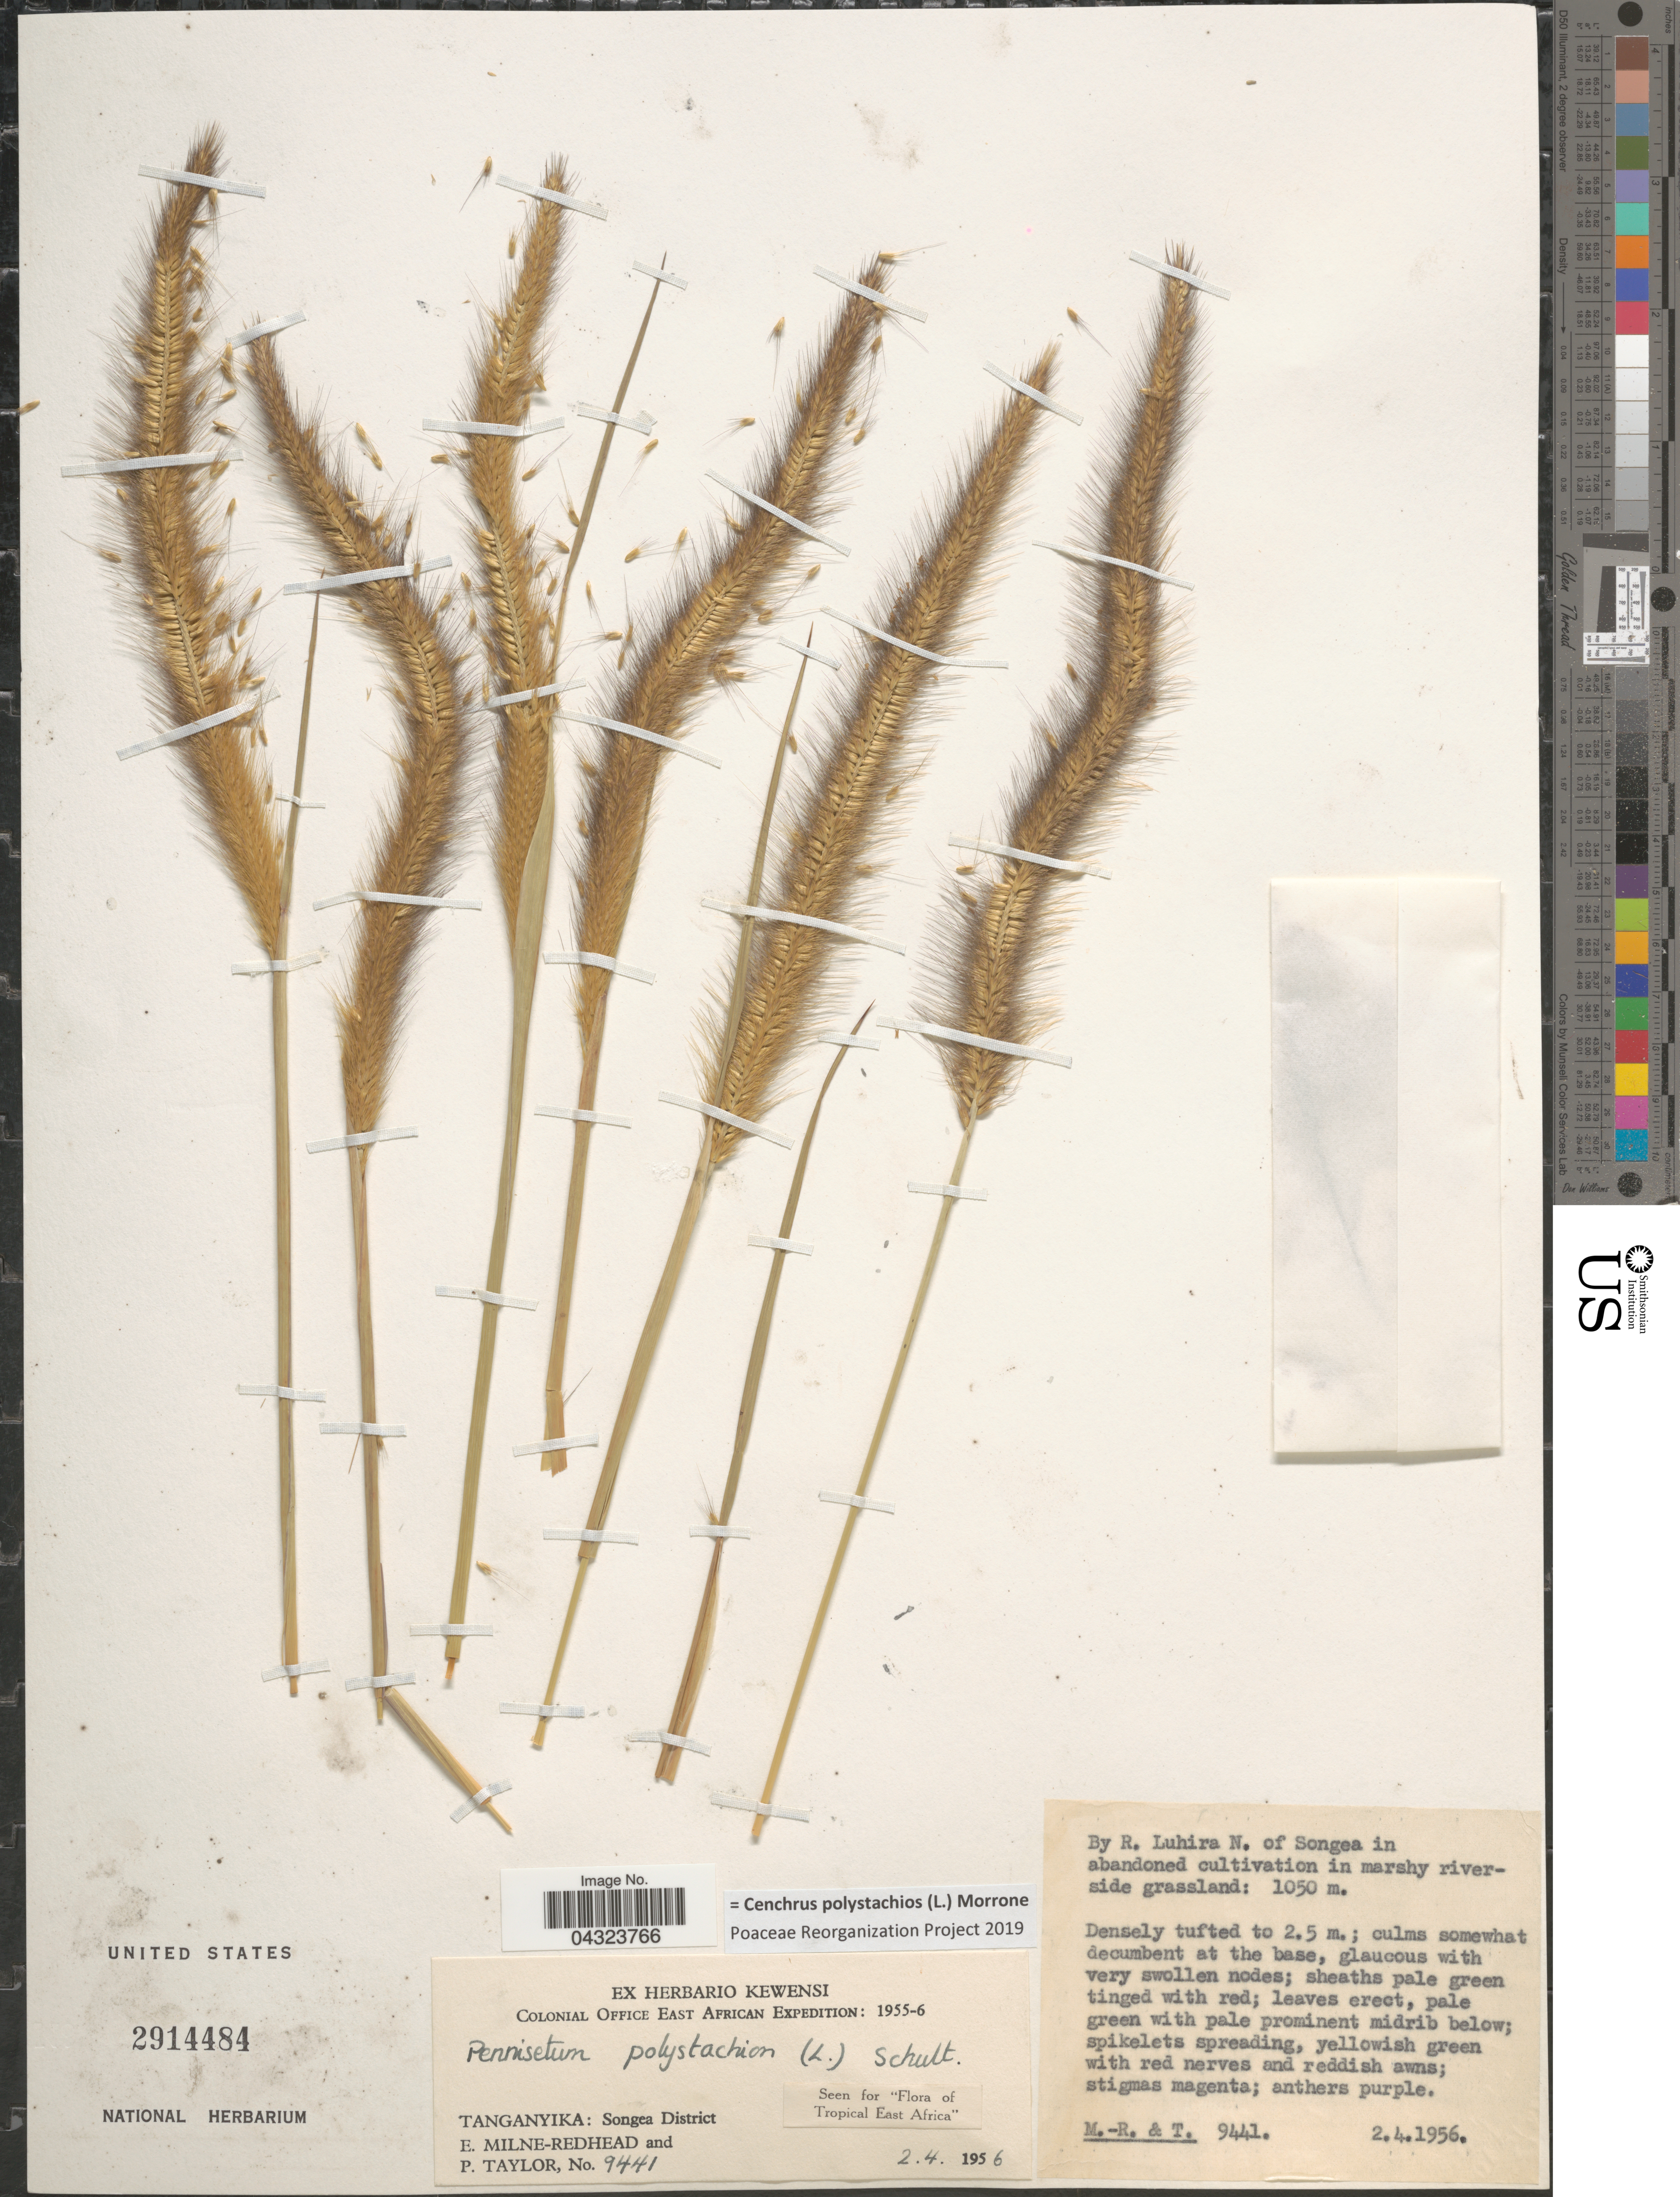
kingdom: Plantae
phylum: Tracheophyta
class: Liliopsida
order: Poales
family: Poaceae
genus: Cenchrus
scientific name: Cenchrus polystachios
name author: (L.) Morrone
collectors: E. W. Milne-Redhead & P. Taylor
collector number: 9441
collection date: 1956-04-02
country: Tanzania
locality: Colonial Office East African Expedition: 1955-6. Tanganyika: Songea District. By R. Luhira N. of Songea.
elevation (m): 1050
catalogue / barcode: US 2914484